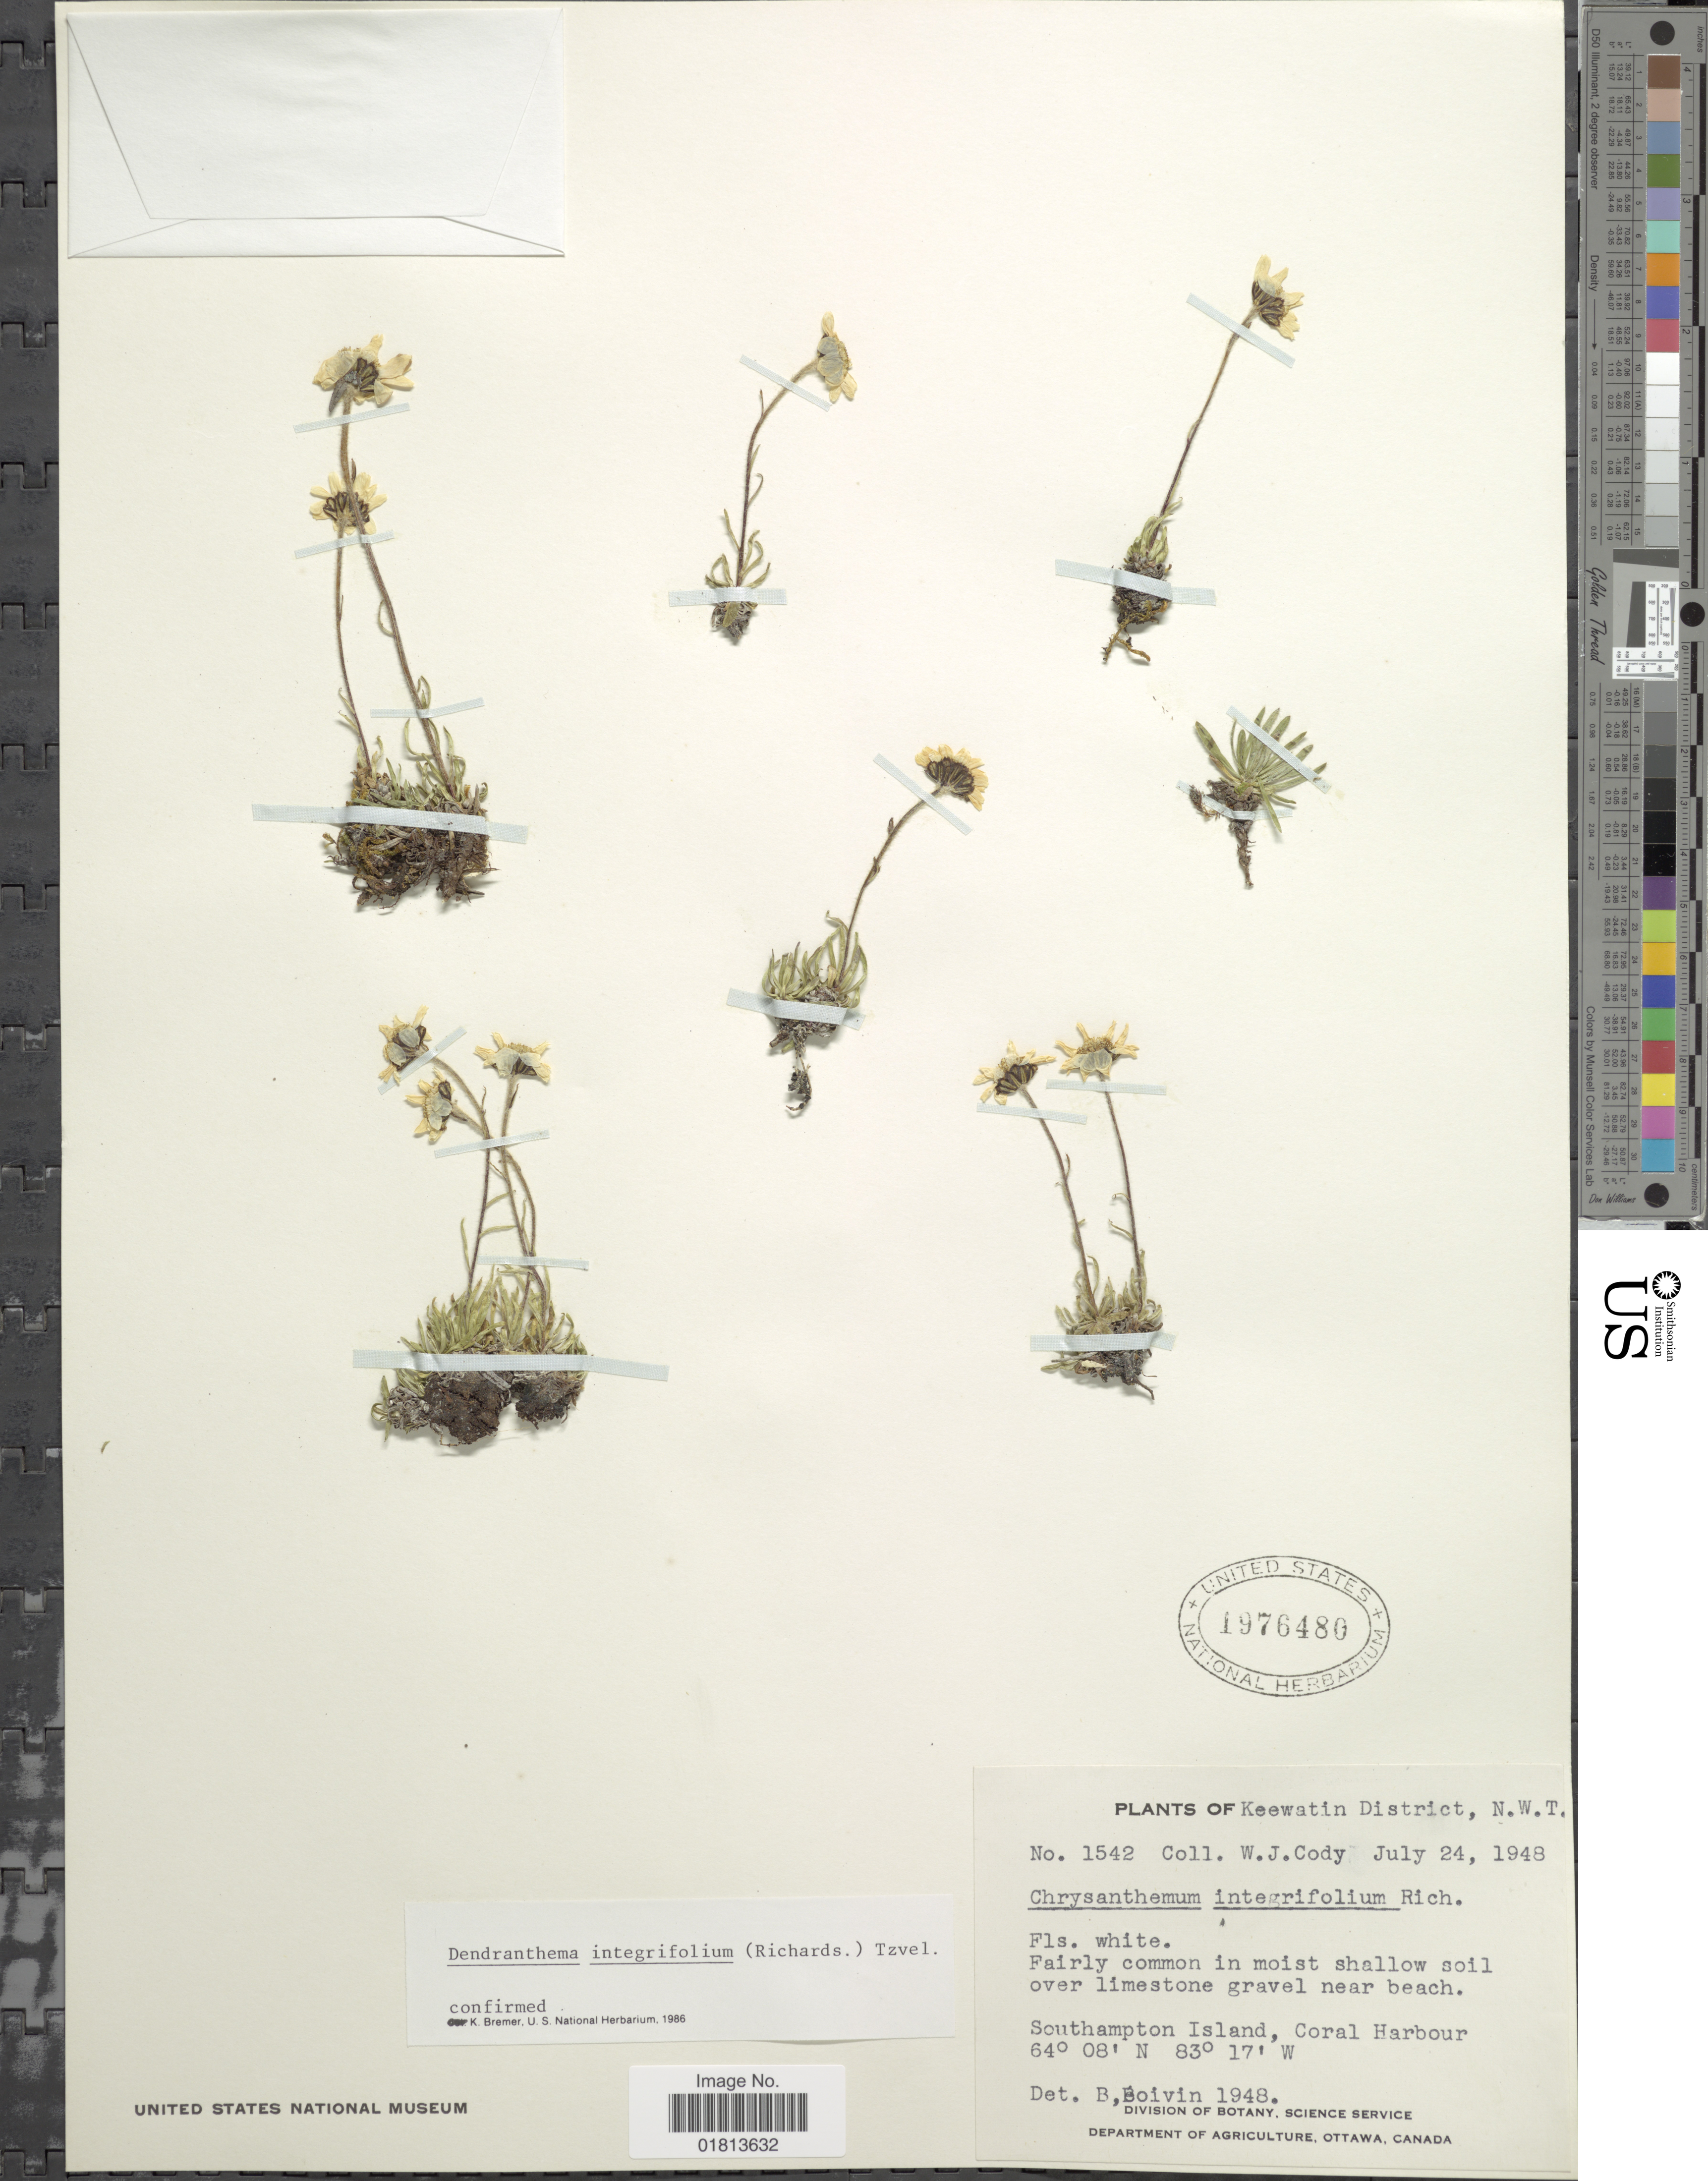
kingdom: Plantae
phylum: Tracheophyta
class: Magnoliopsida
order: Asterales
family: Asteraceae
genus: Dendranthema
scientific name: Dendranthema integrifolium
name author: (Richardson) Tzvelev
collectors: W. Cody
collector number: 1542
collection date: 1948-07-24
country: Canada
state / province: Northwest Territories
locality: Keewatin District, N. W. T., Southampton Island, Coral Harbour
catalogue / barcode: US 1976480